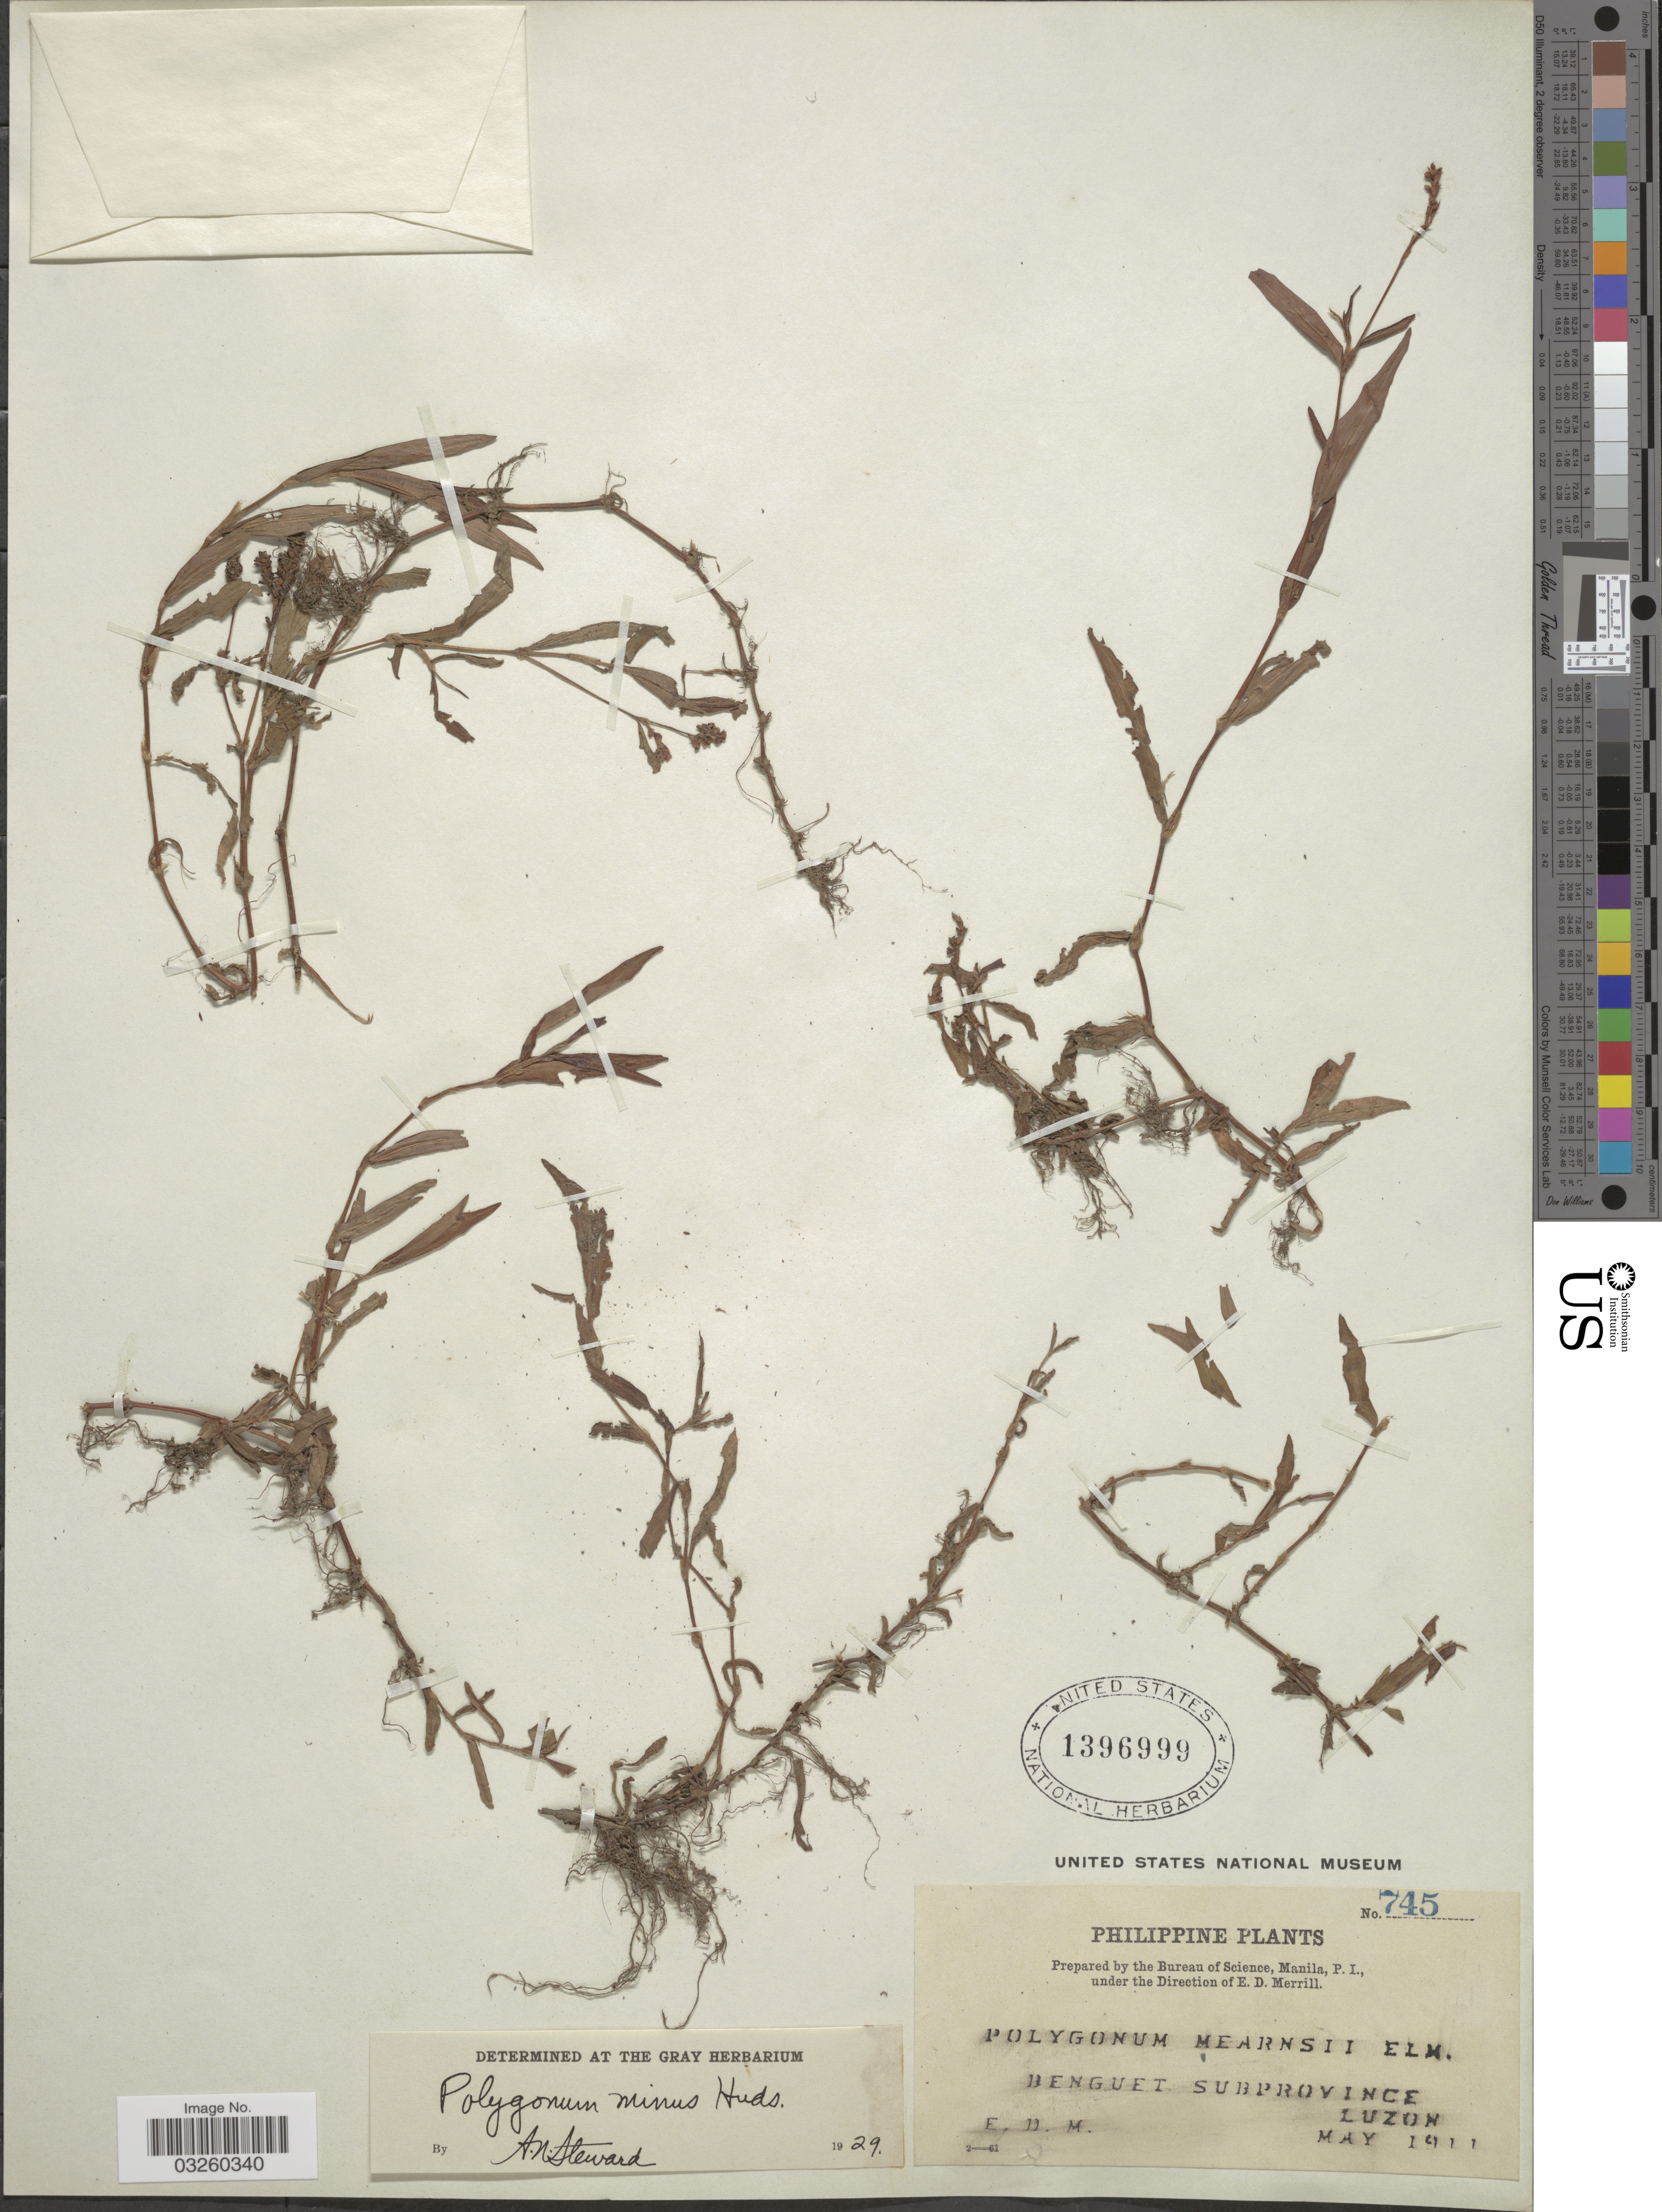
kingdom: Plantae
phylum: Tracheophyta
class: Magnoliopsida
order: Caryophyllales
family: Polygonaceae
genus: Polygonum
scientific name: Polygonum minus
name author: Huds.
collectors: E. D. Merrill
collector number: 745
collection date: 1911-05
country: Philippines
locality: Benguet Subprovince. Luzon.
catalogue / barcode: US 1396999